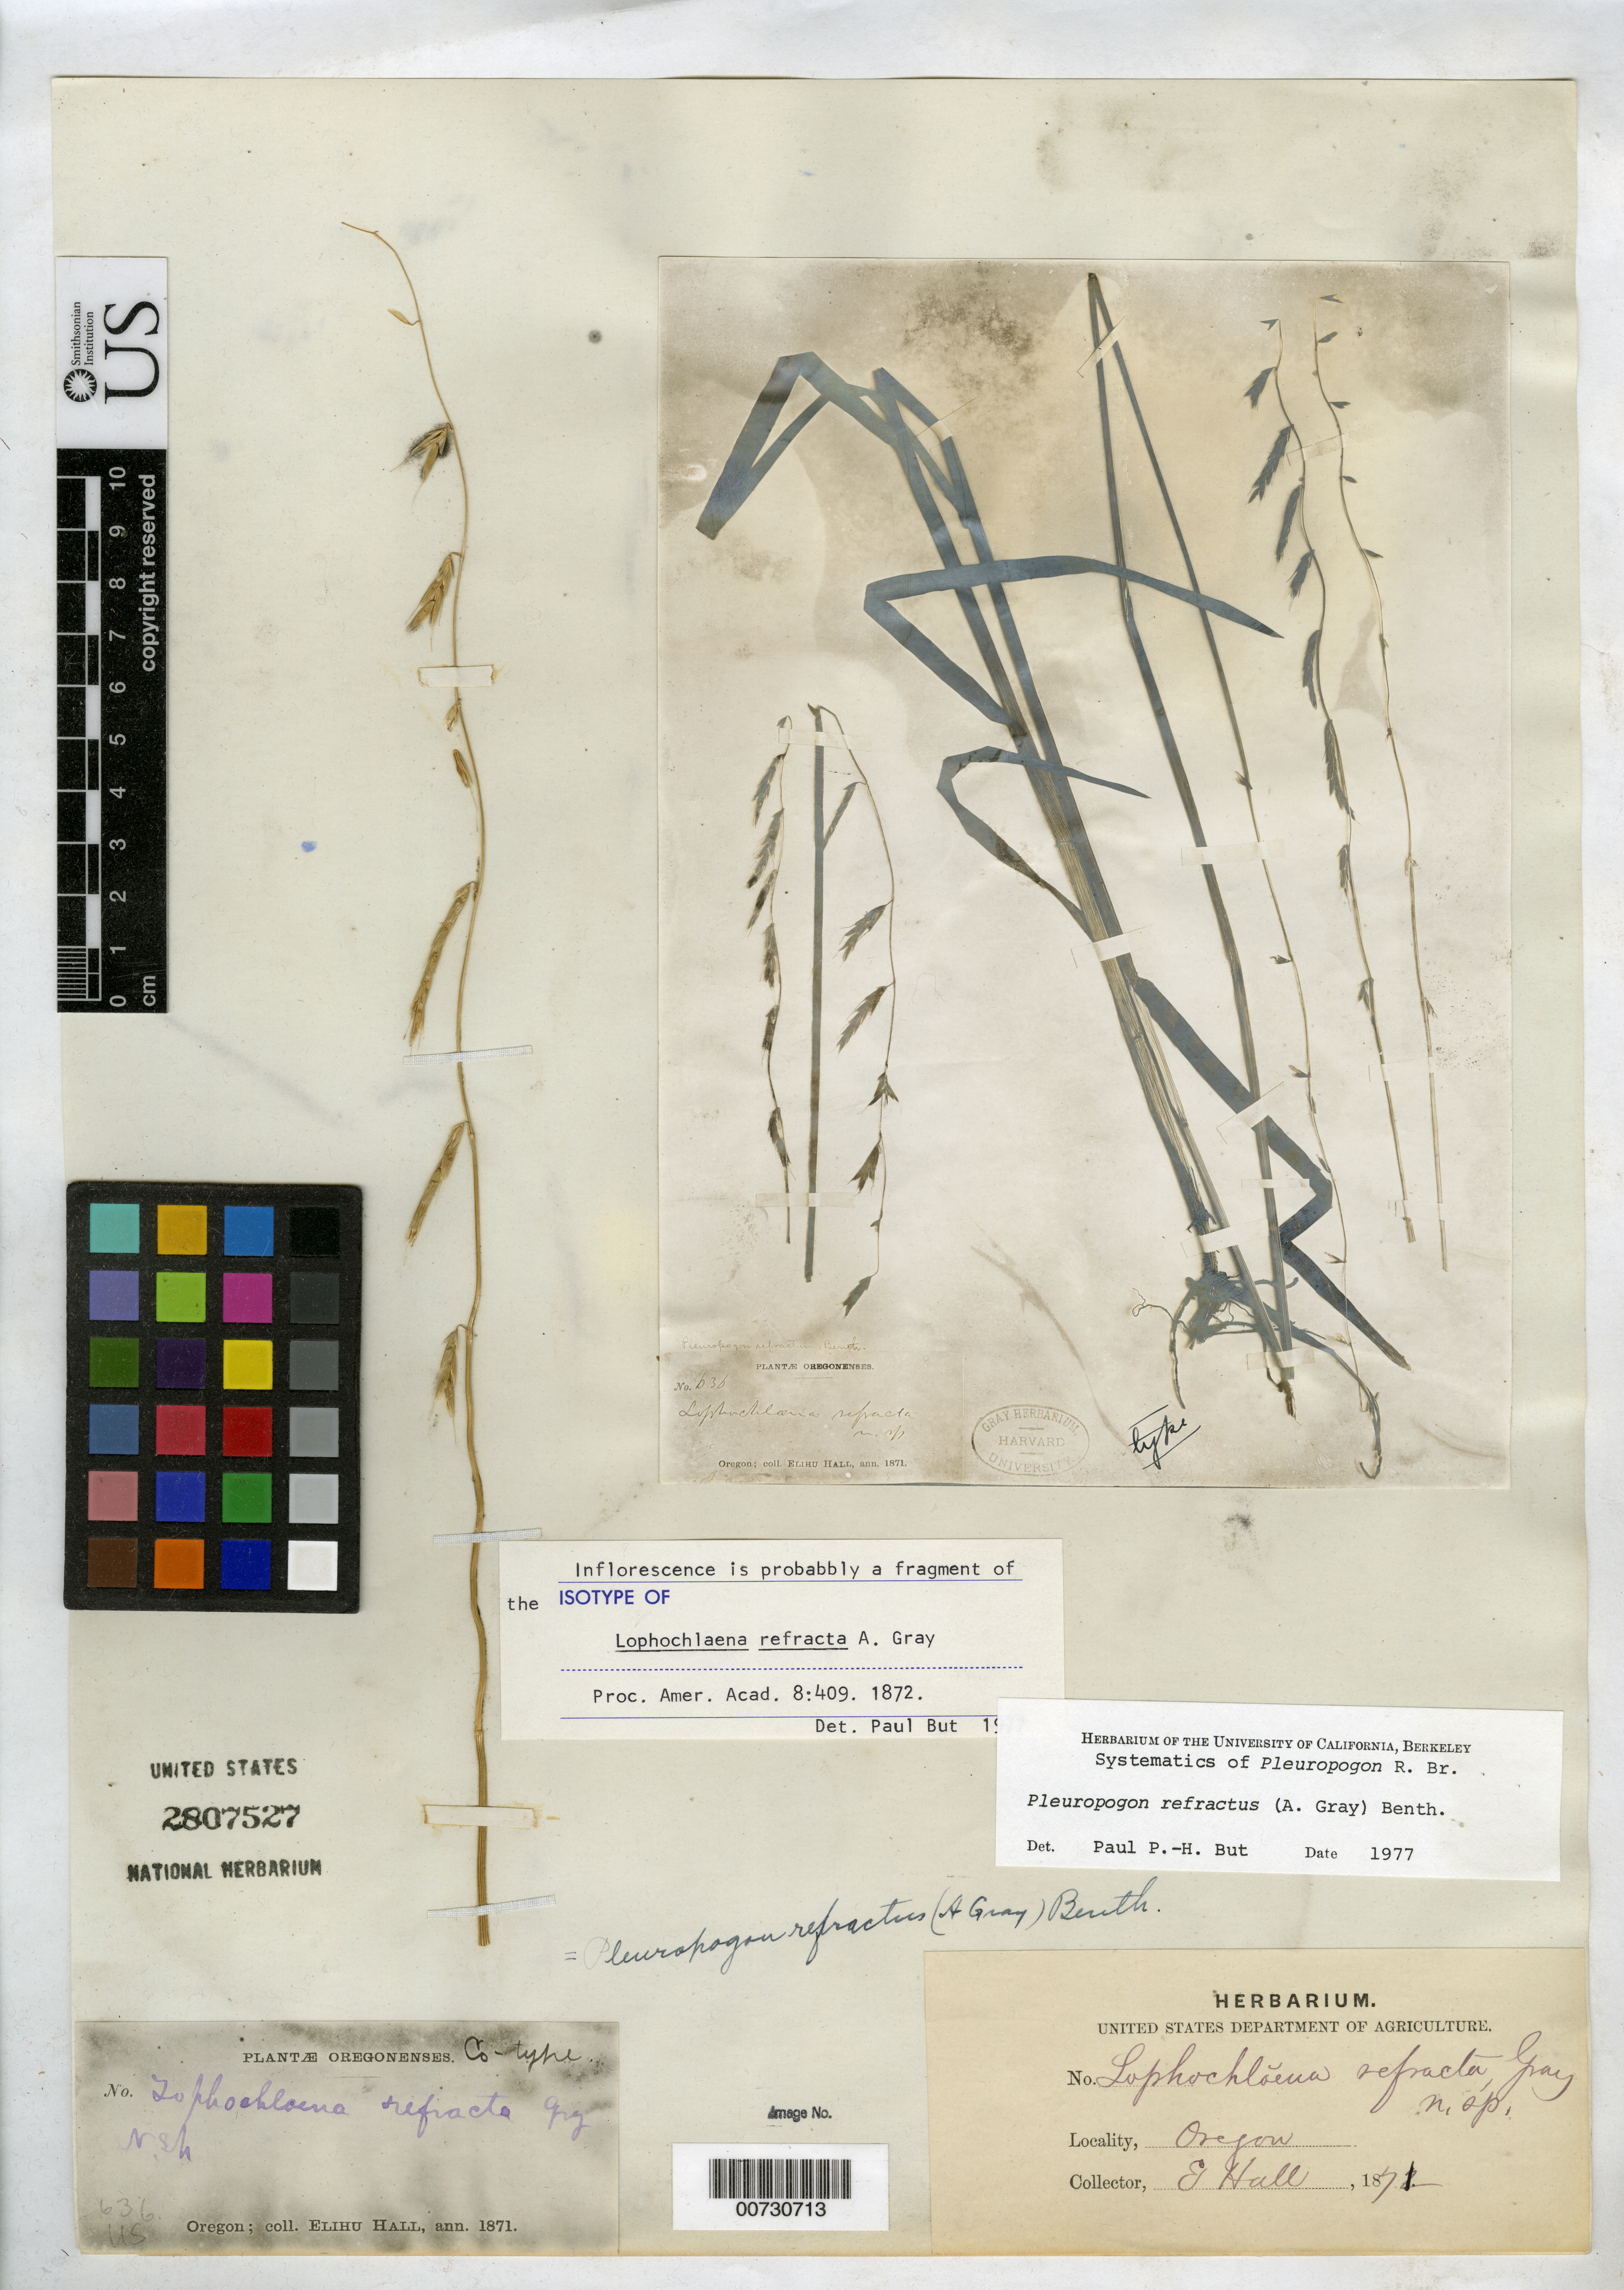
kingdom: Plantae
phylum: Tracheophyta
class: Liliopsida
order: Poales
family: Poaceae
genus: Lophochlaena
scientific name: Lophochlaena refracta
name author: A. Gray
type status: Isotype Fragment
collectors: E. Hall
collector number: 636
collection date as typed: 1871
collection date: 1871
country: United States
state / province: Oregon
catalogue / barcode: US 2807527